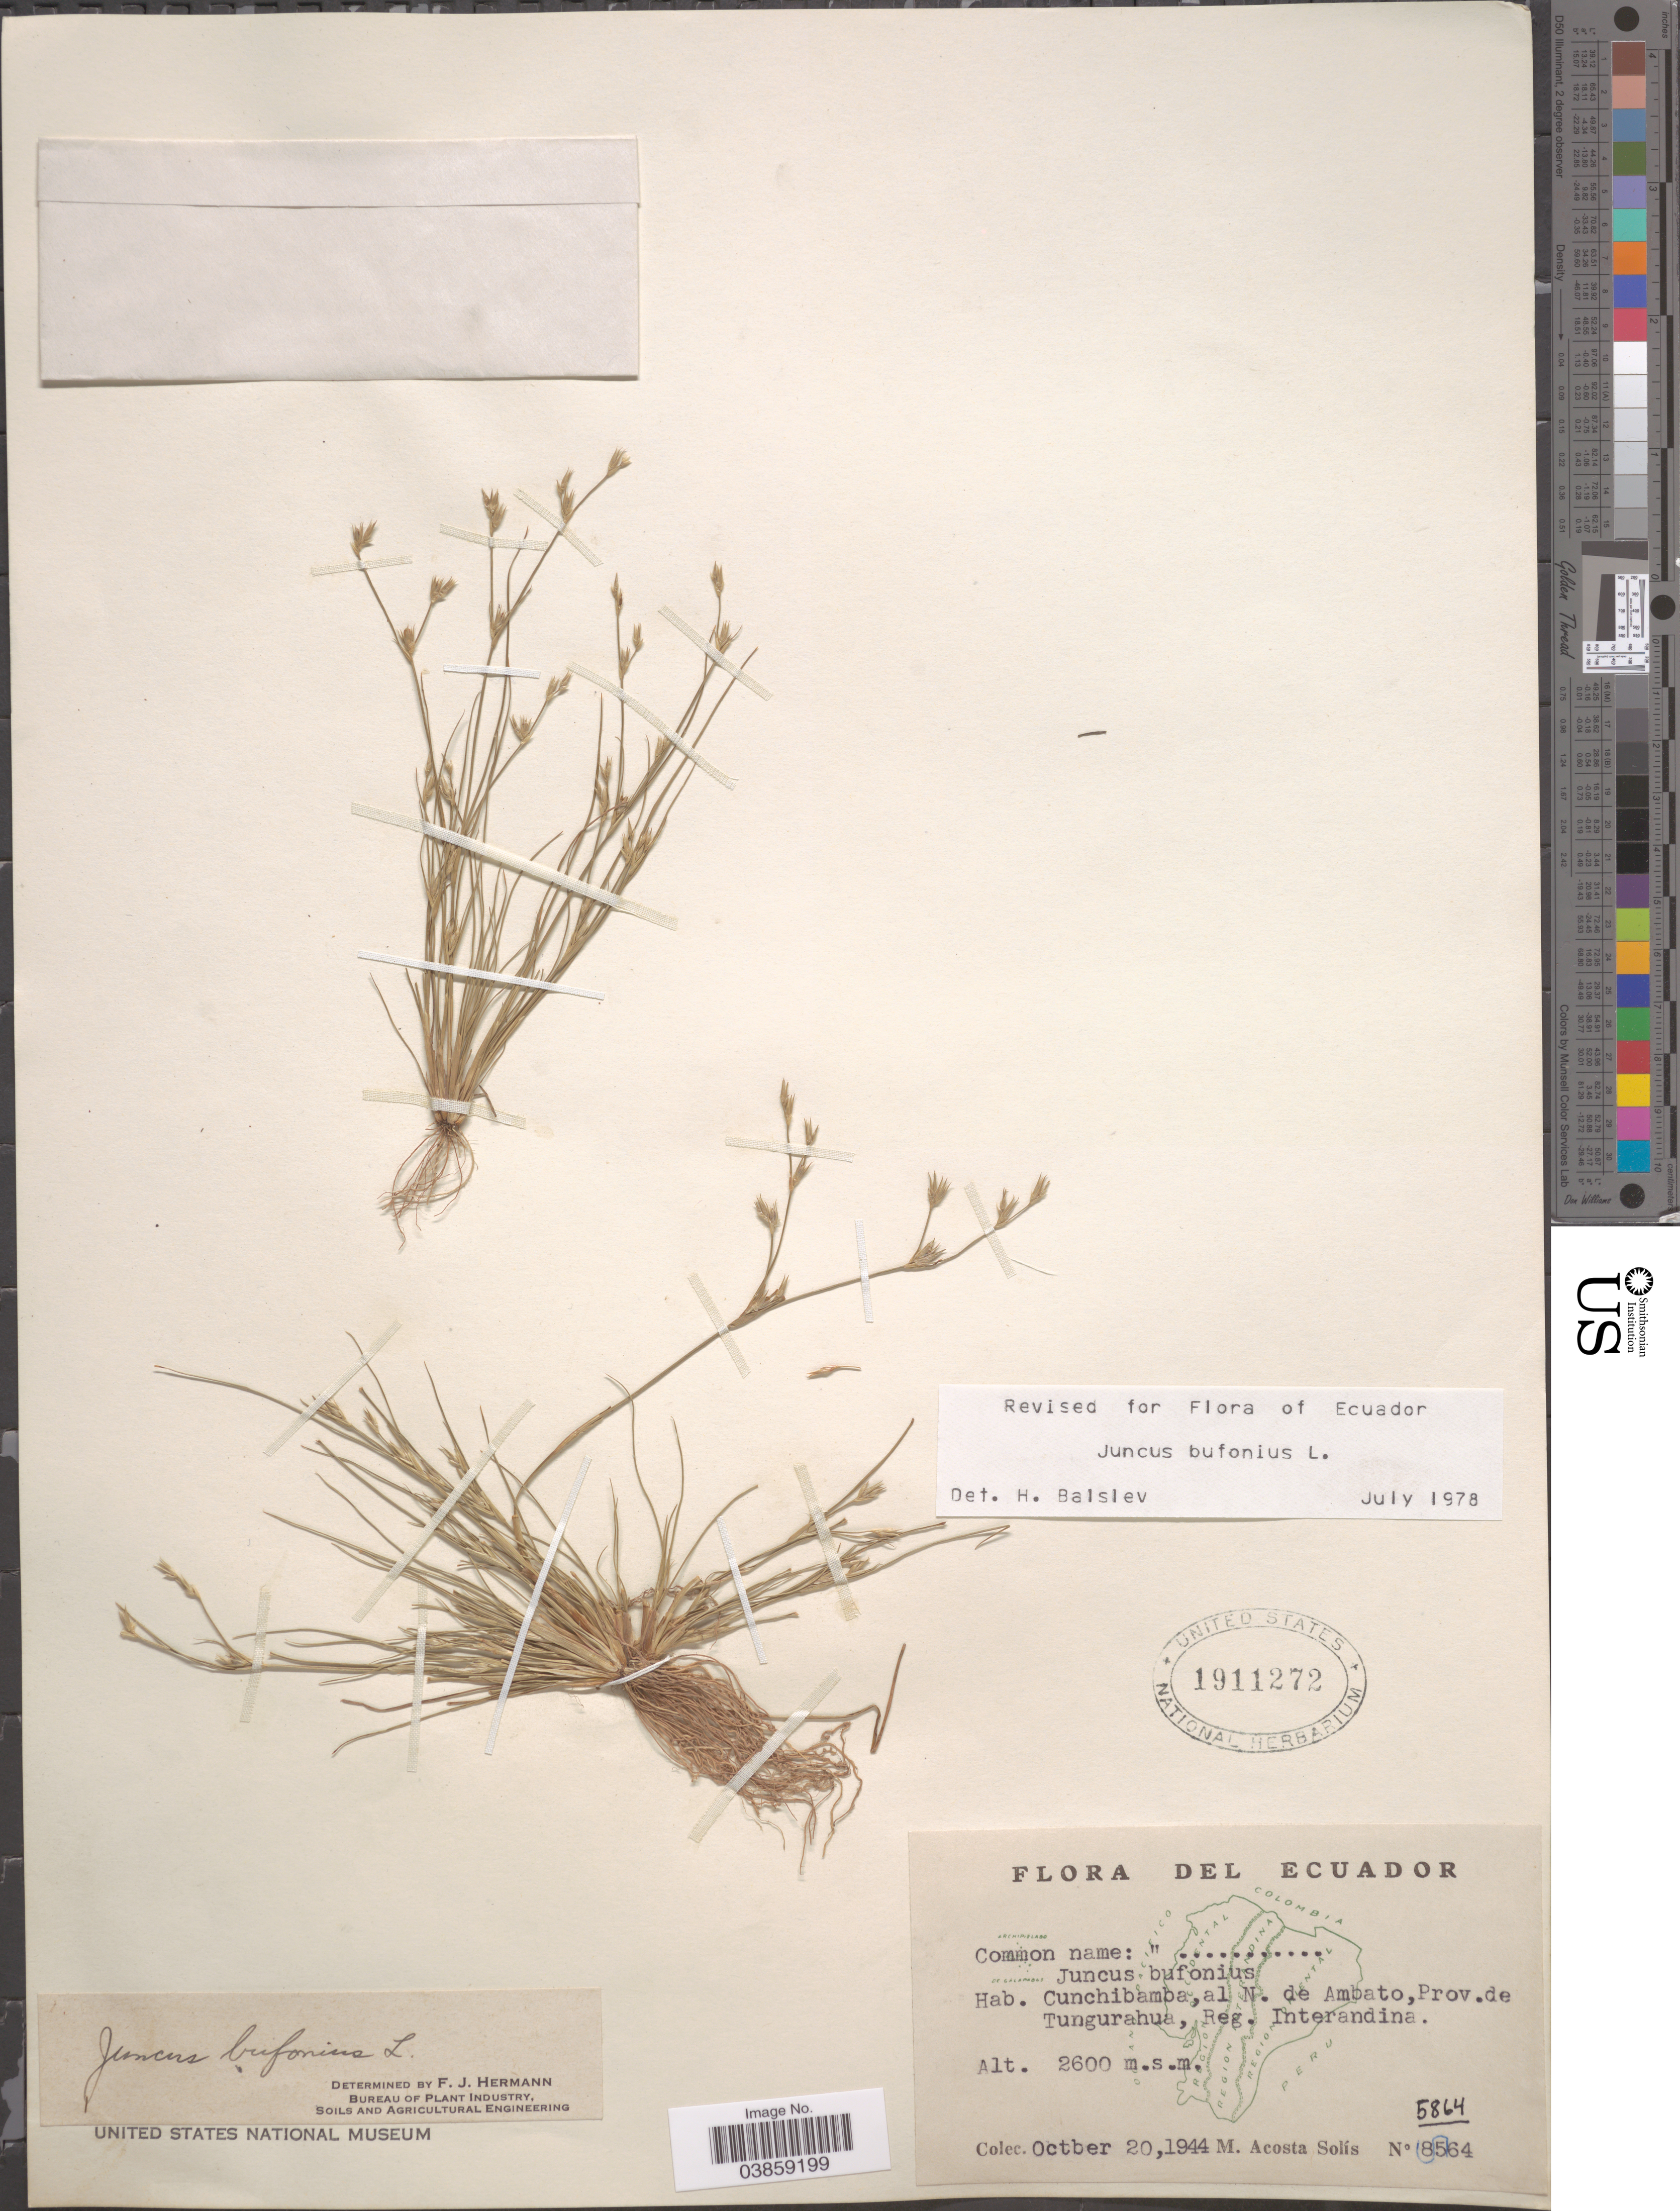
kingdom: Plantae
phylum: Tracheophyta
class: Liliopsida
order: Poales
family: Juncaceae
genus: Juncus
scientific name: Juncus bufonius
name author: L.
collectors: M. Acosta Solis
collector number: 5864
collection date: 1944-10-20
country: Ecuador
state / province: Tungurahua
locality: Cunchibamba, al N. de Ambato, Prov. de Tungurahua, Reg. Interandina.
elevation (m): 2600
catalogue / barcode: US 1911272